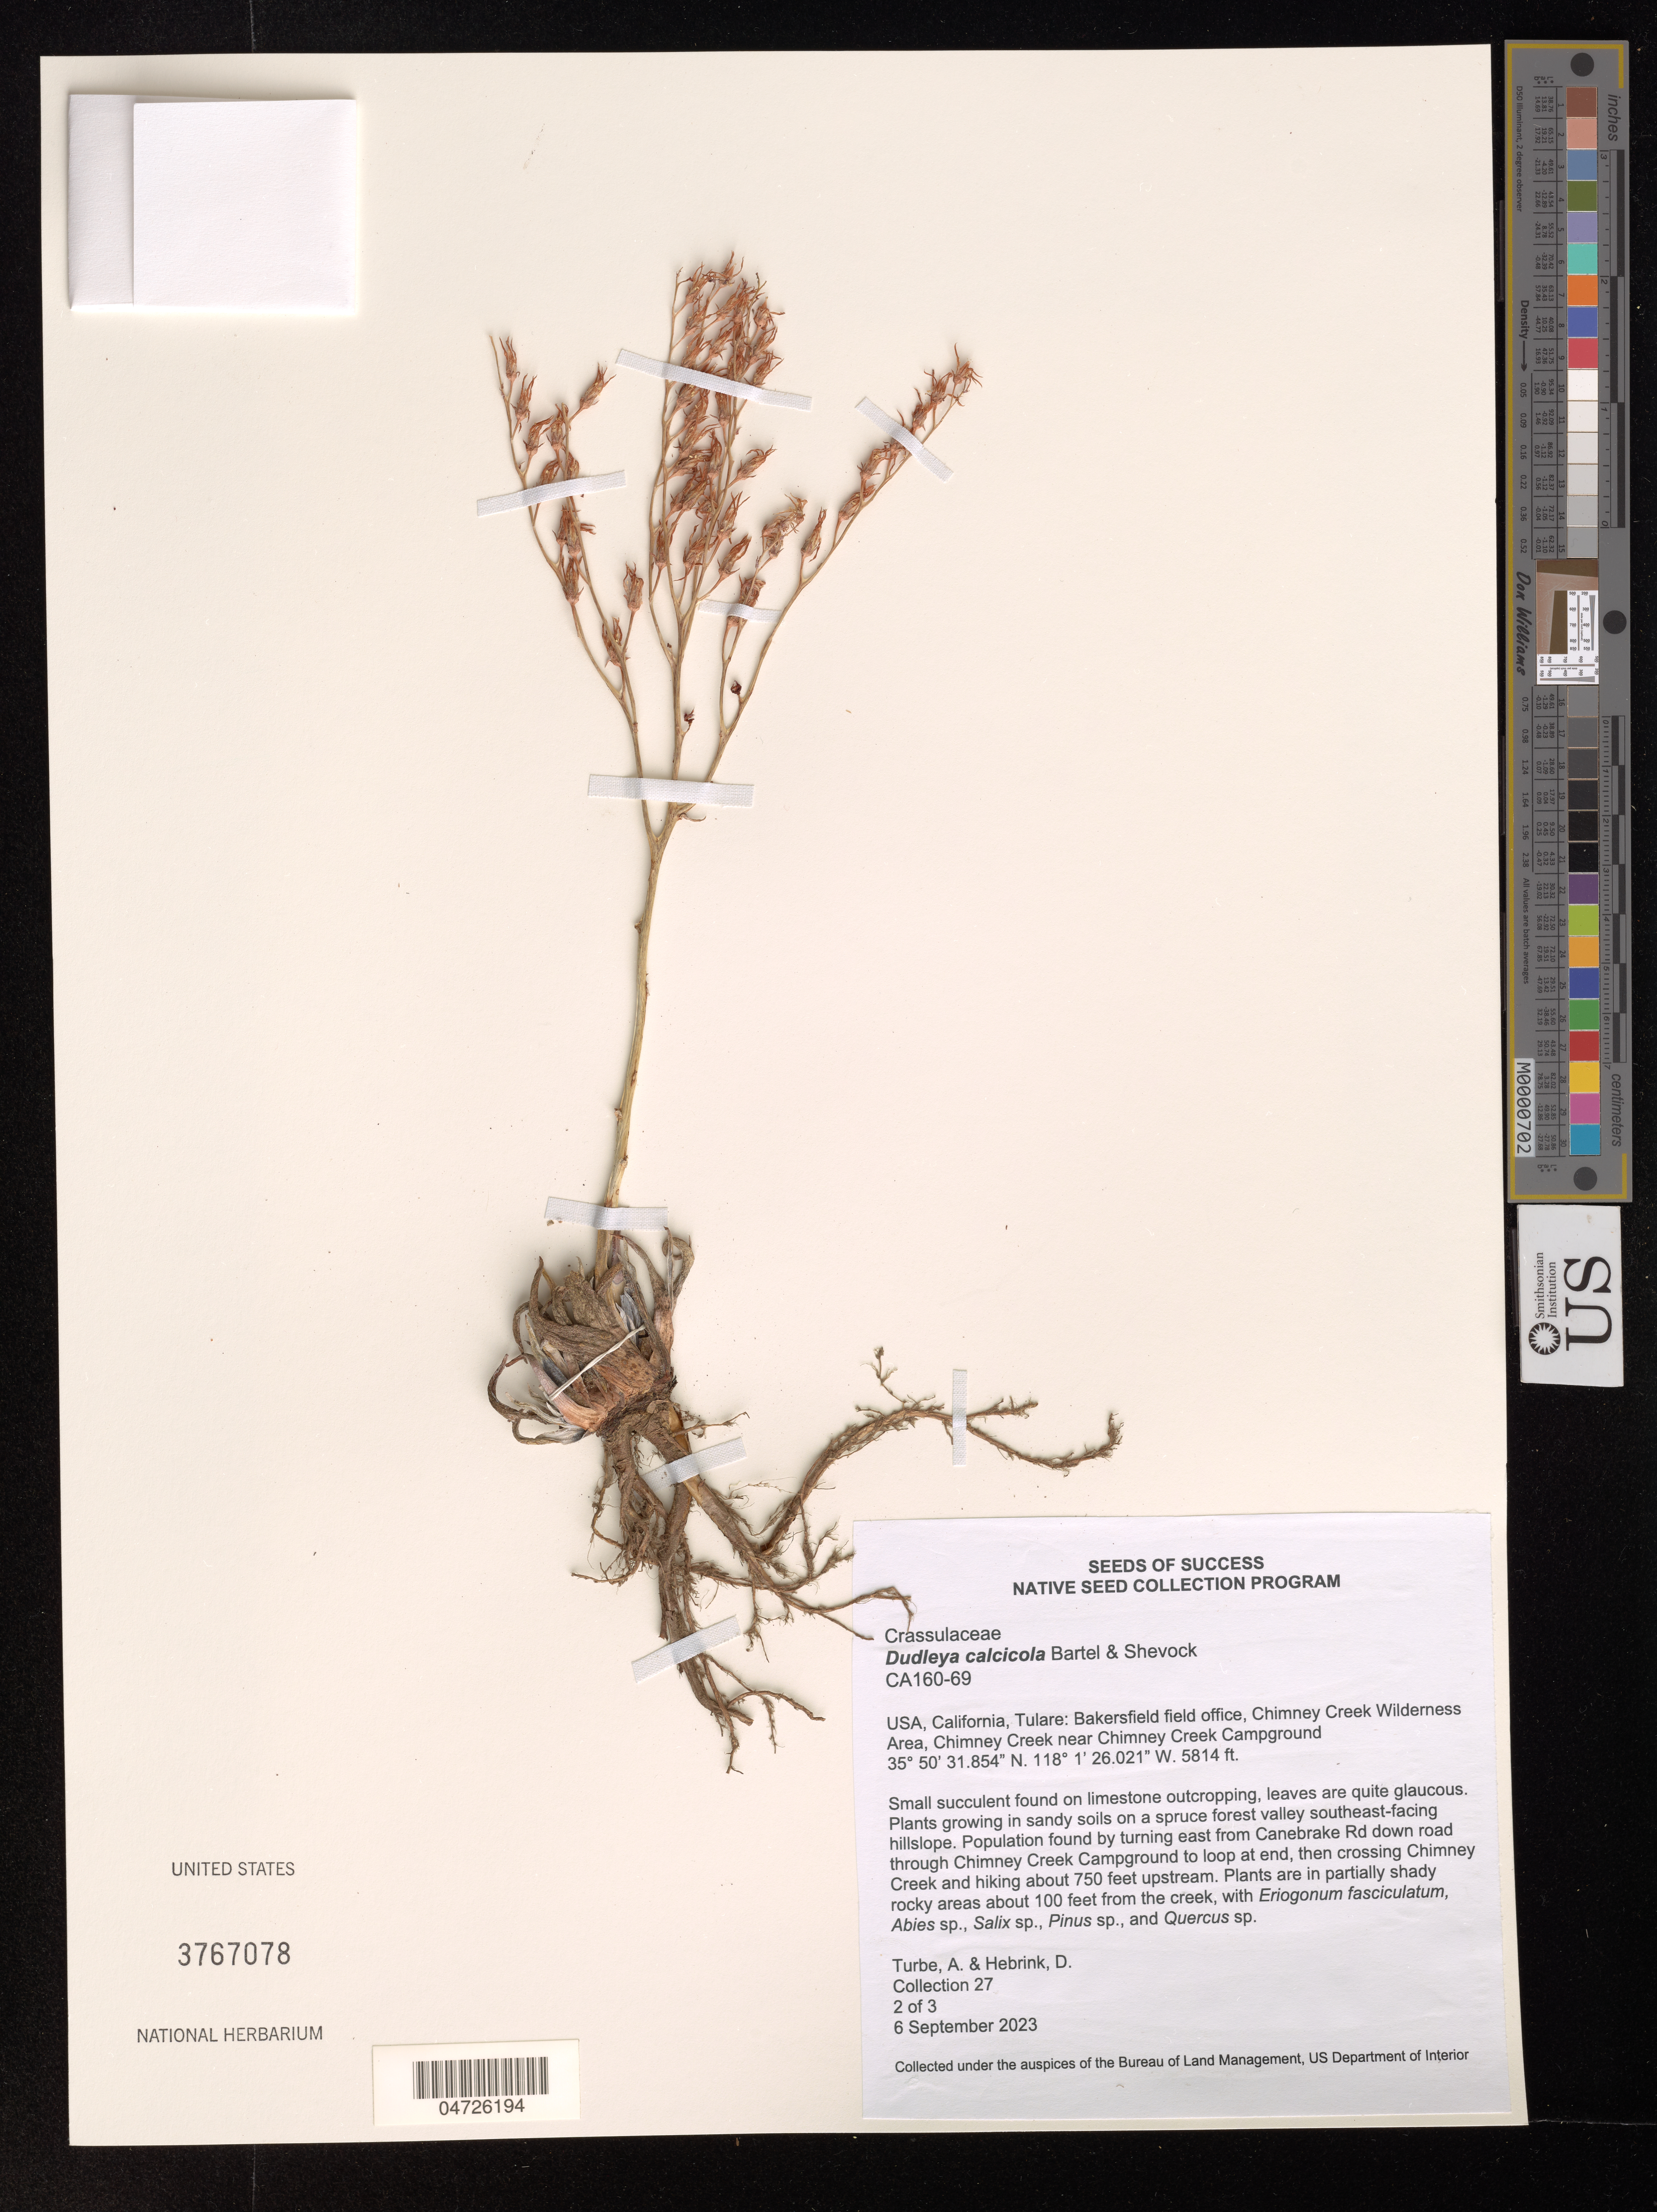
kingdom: Plantae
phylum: Tracheophyta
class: Magnoliopsida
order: Saxifragales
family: Crassulaceae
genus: Dudleya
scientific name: Dudleya calcicola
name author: Bartel & Shevock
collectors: A. Turbe & D. Hebrink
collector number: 27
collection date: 2023-09-06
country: United States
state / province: California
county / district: Tulare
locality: Tulare: Bakersfield field office, Chimney Creek Wilderness Area, Chimney Creek near Chimney Creek Campground.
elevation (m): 1772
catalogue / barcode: US 3767078